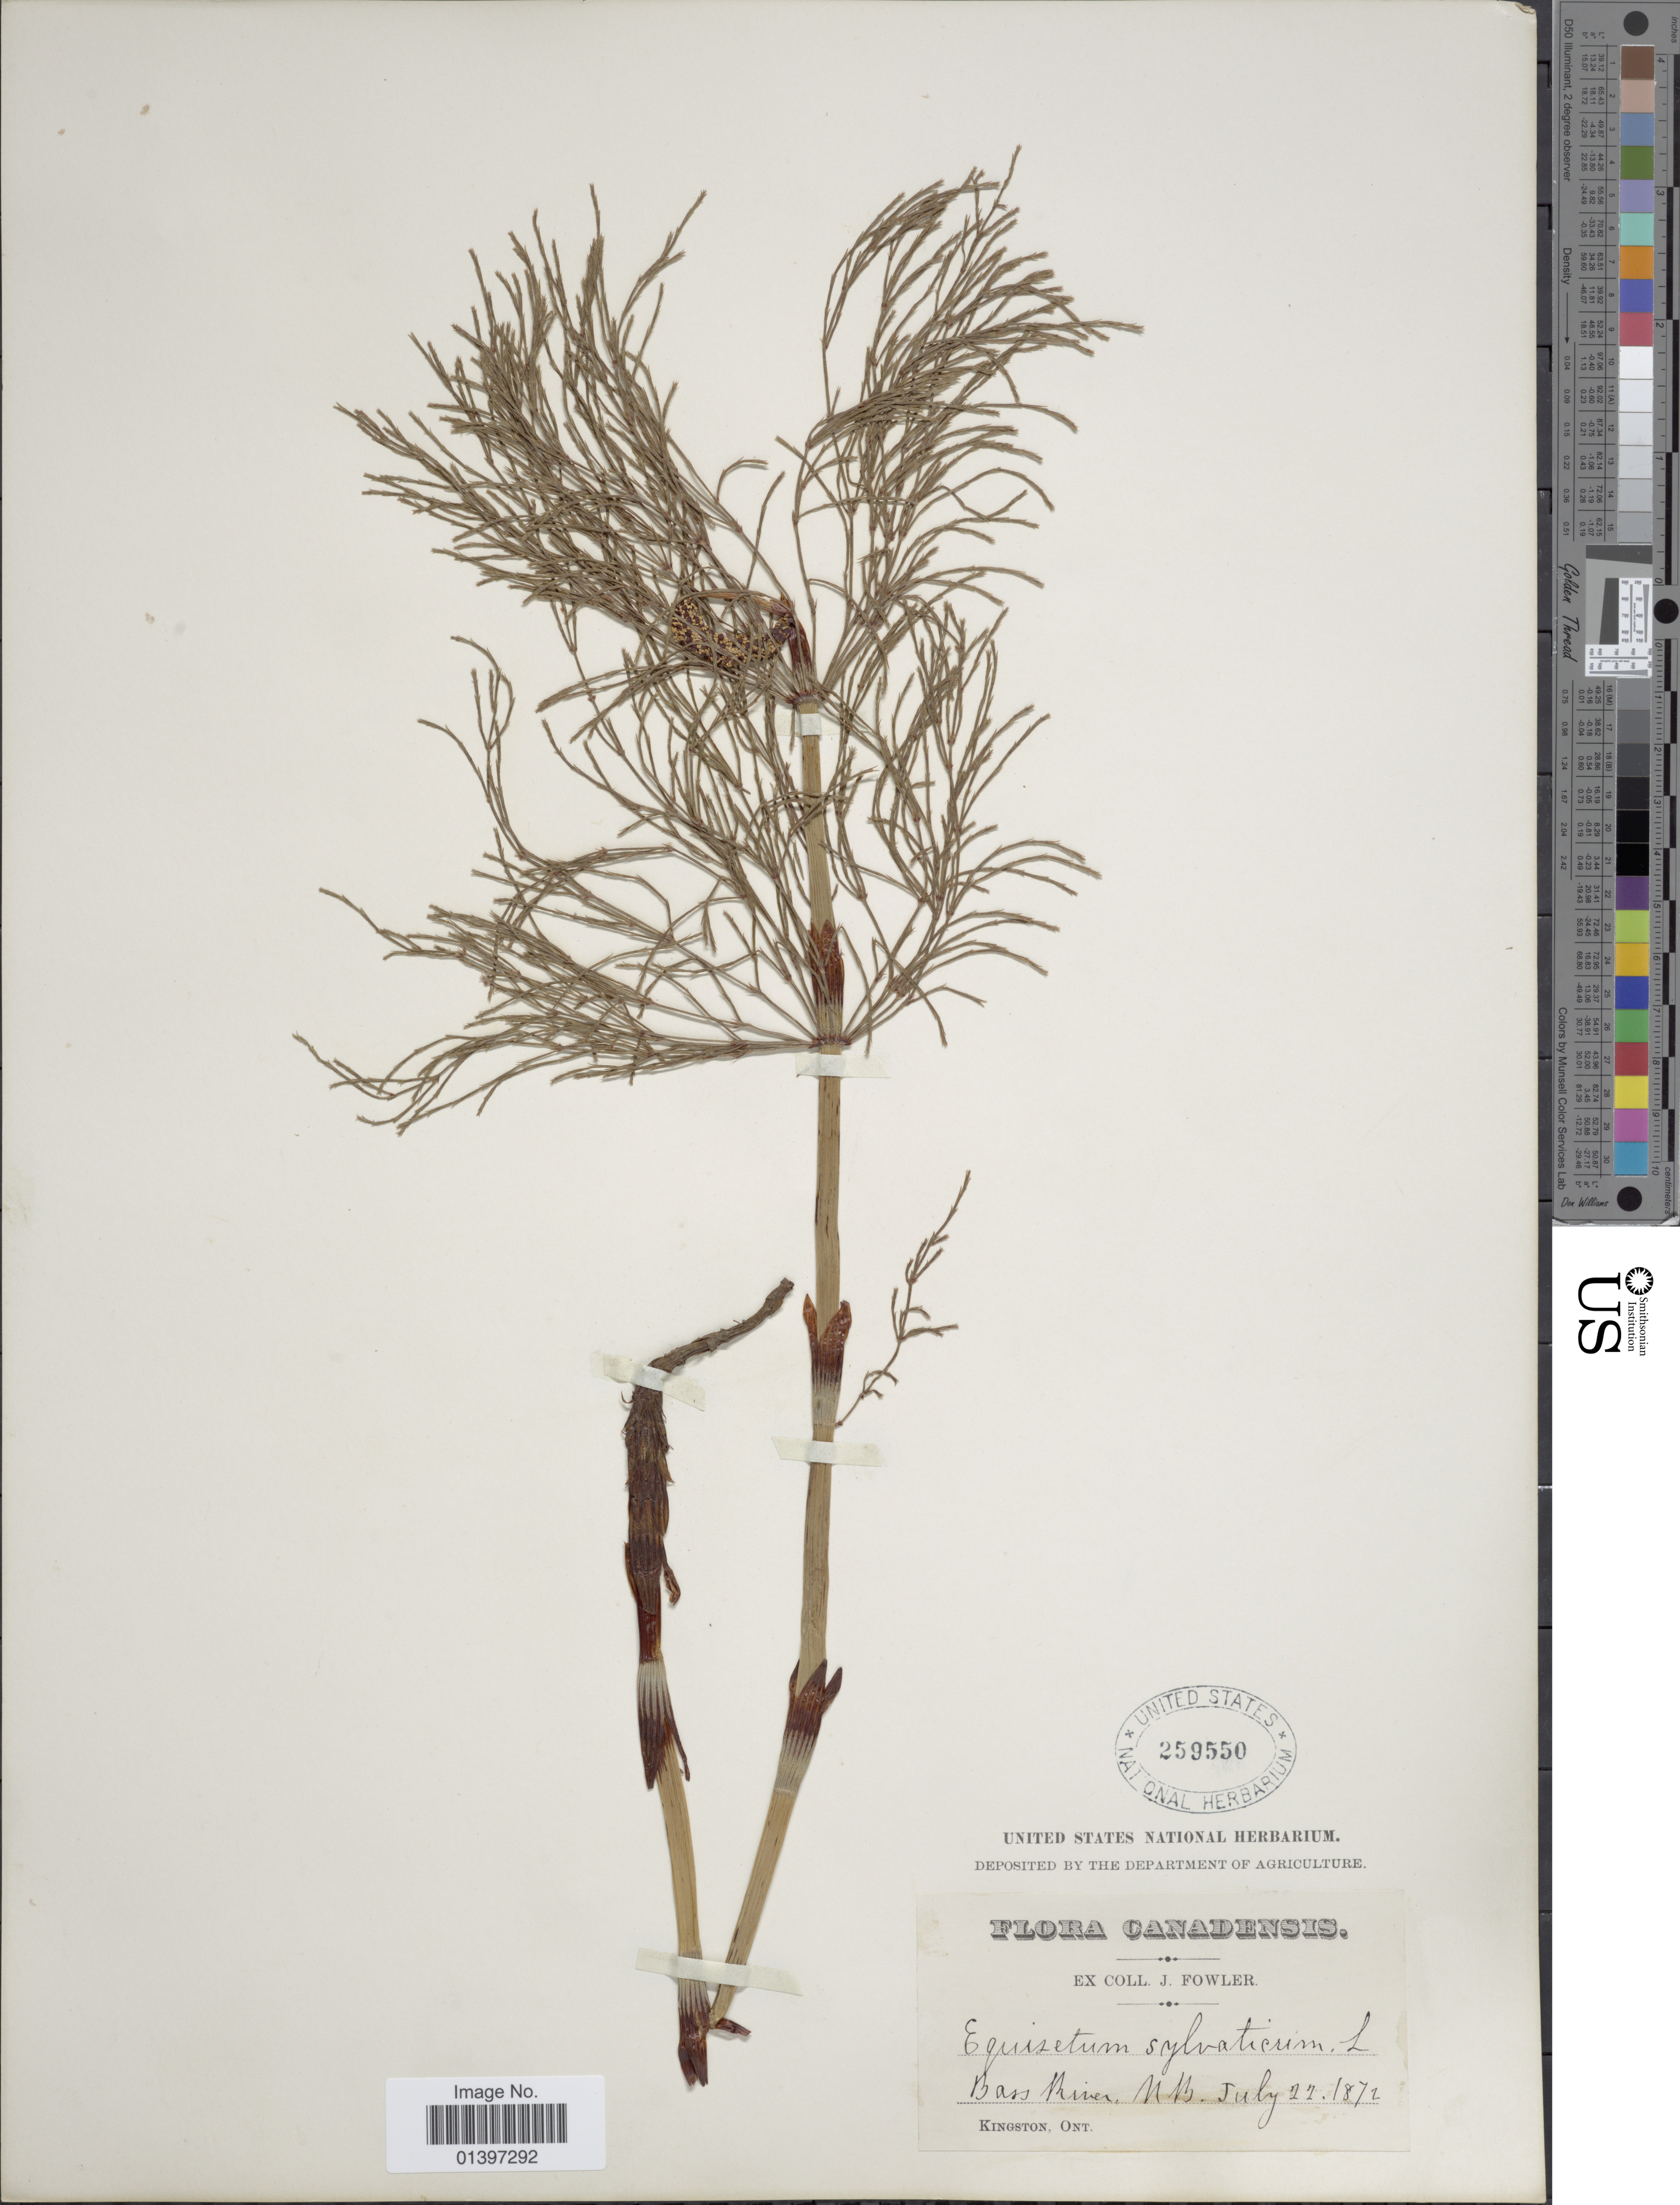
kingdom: Plantae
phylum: Tracheophyta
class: Polypodiopsida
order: Equisetales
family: Equisetaceae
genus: Equisetum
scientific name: Equisetum sylvaticum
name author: L.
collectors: J. P. Fowler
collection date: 1872-07-22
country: Canada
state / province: Ontario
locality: Bass River, N. B., Kingston Ont.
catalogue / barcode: US 259550